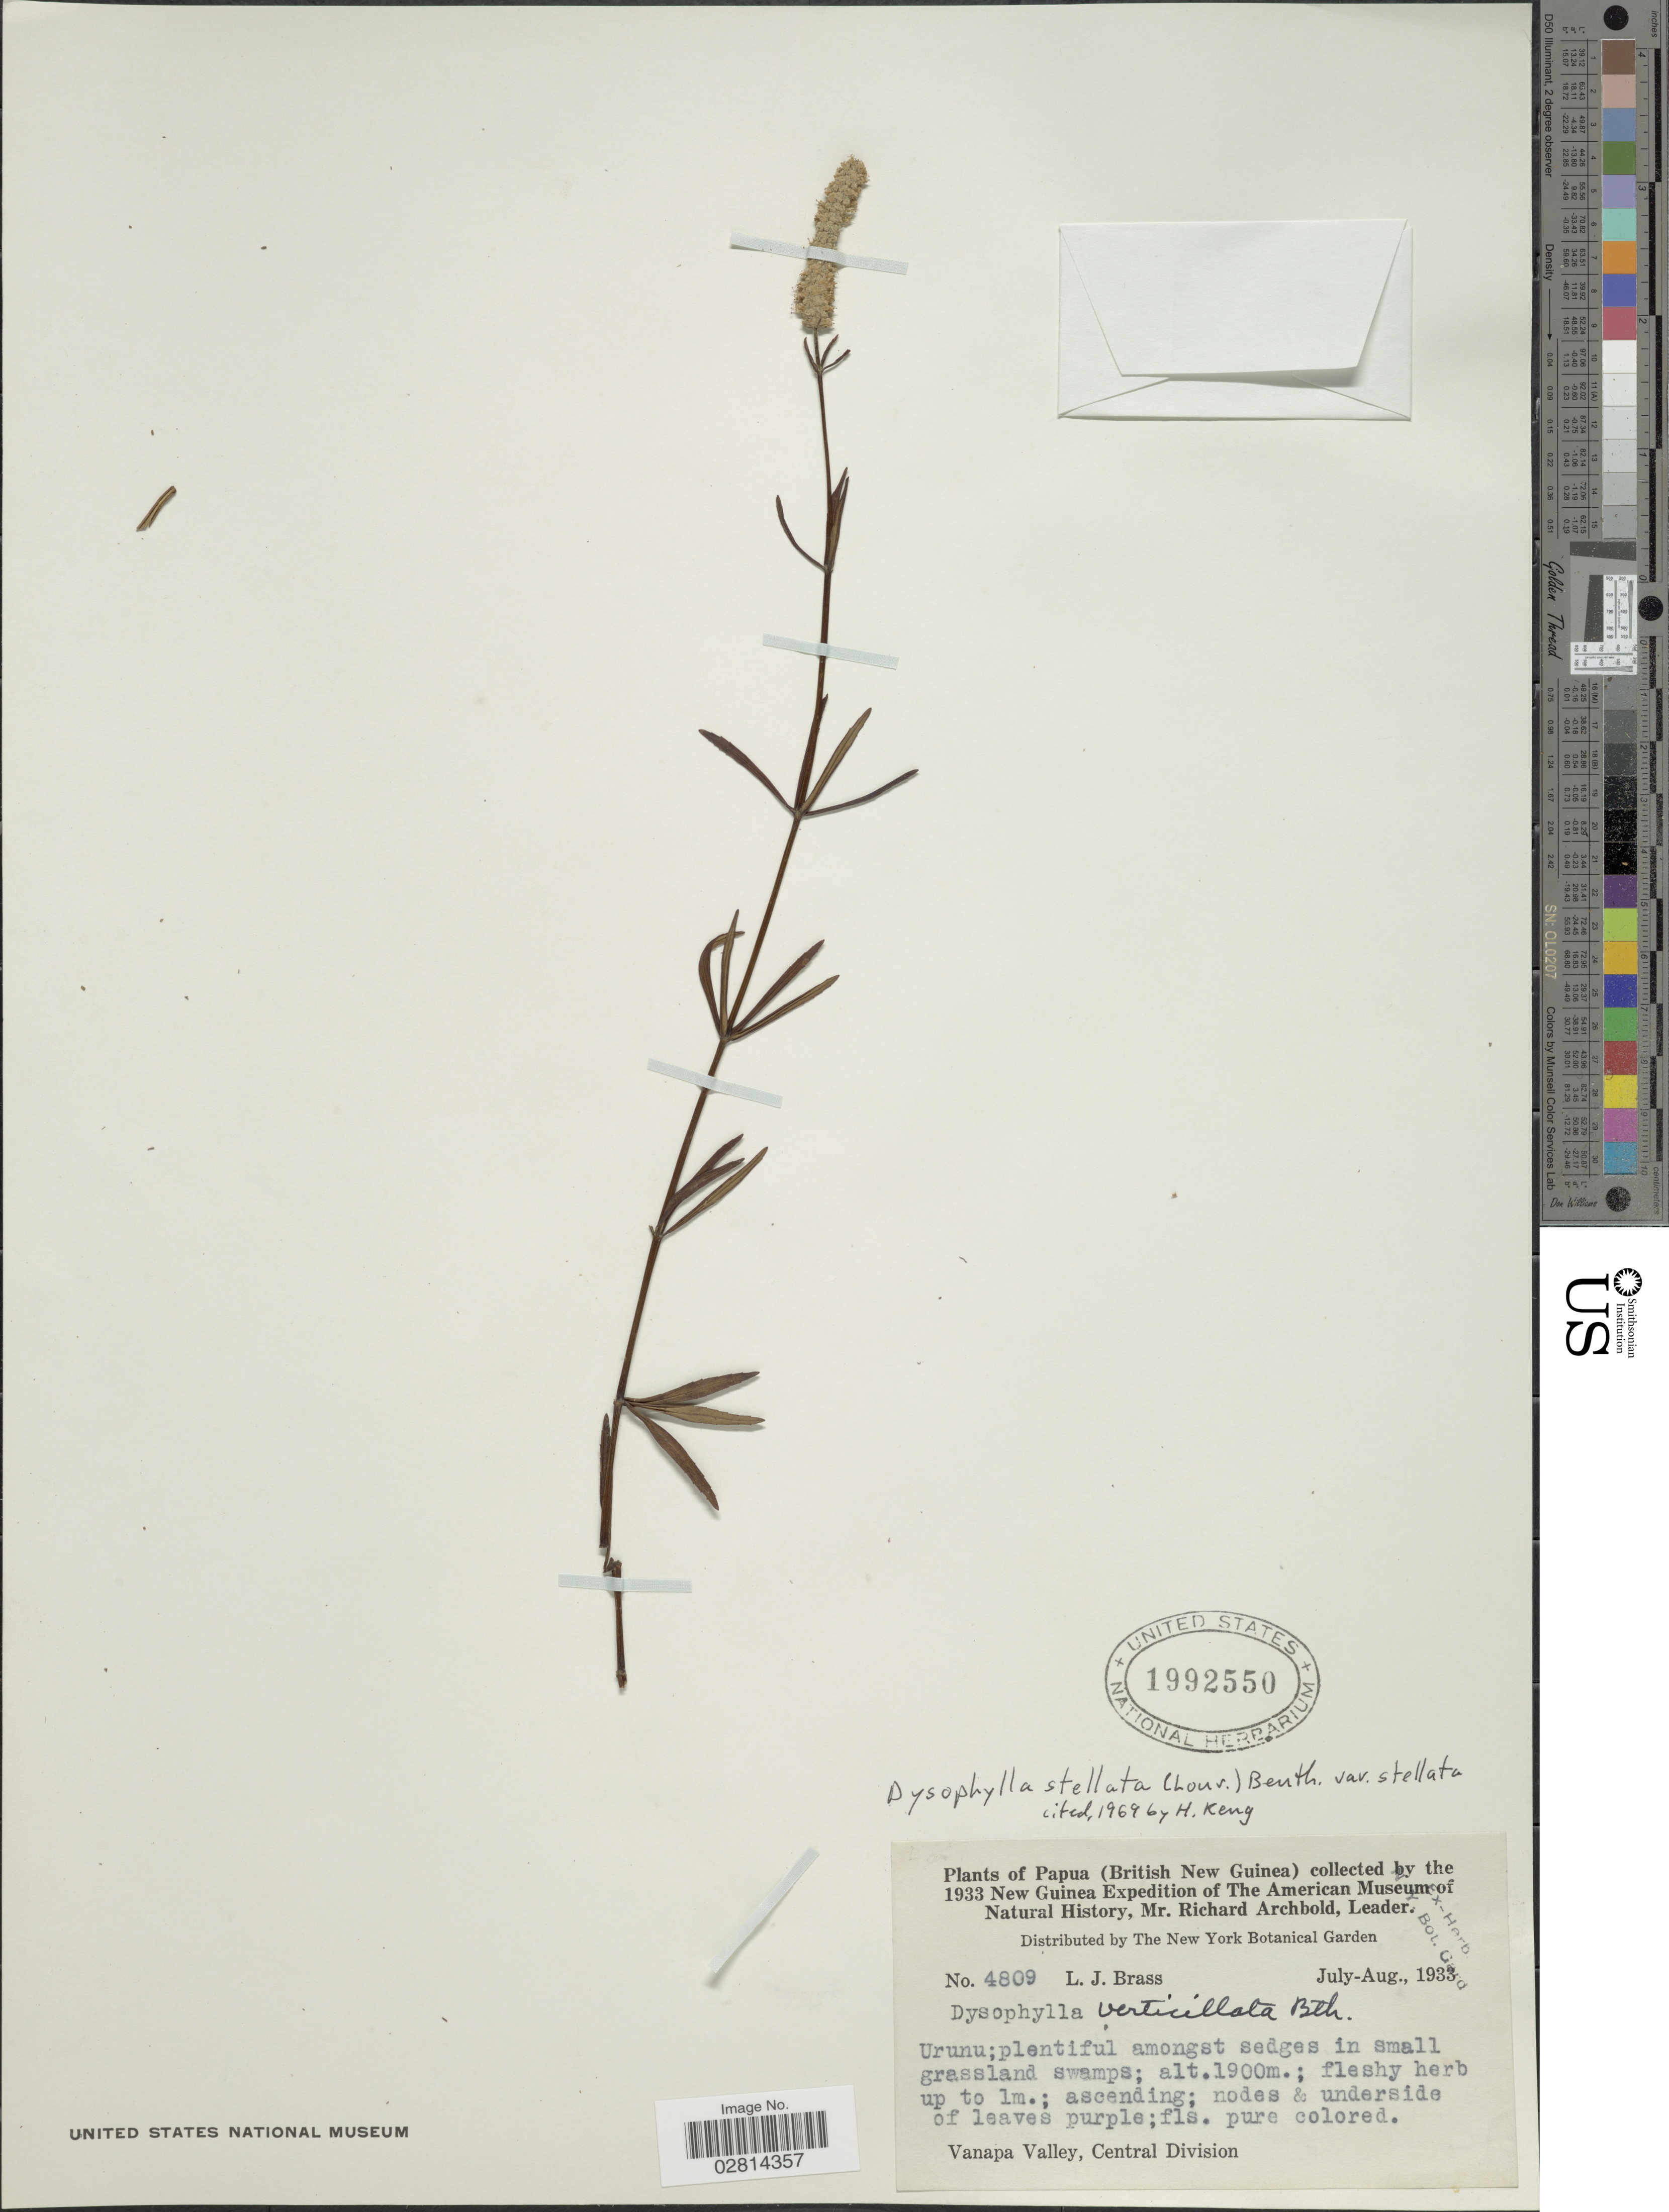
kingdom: Plantae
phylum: Tracheophyta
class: Magnoliopsida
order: Lamiales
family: Lamiaceae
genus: Pogostemon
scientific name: Pogostemon stellatus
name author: (Lour.) Kuntze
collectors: L. J. Brass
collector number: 4809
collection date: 1933-07/1933-08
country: Papua New Guinea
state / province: Central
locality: Papua (British New Guinea). Vanapa Valley, Central Division.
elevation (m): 1900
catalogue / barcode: US 1992550